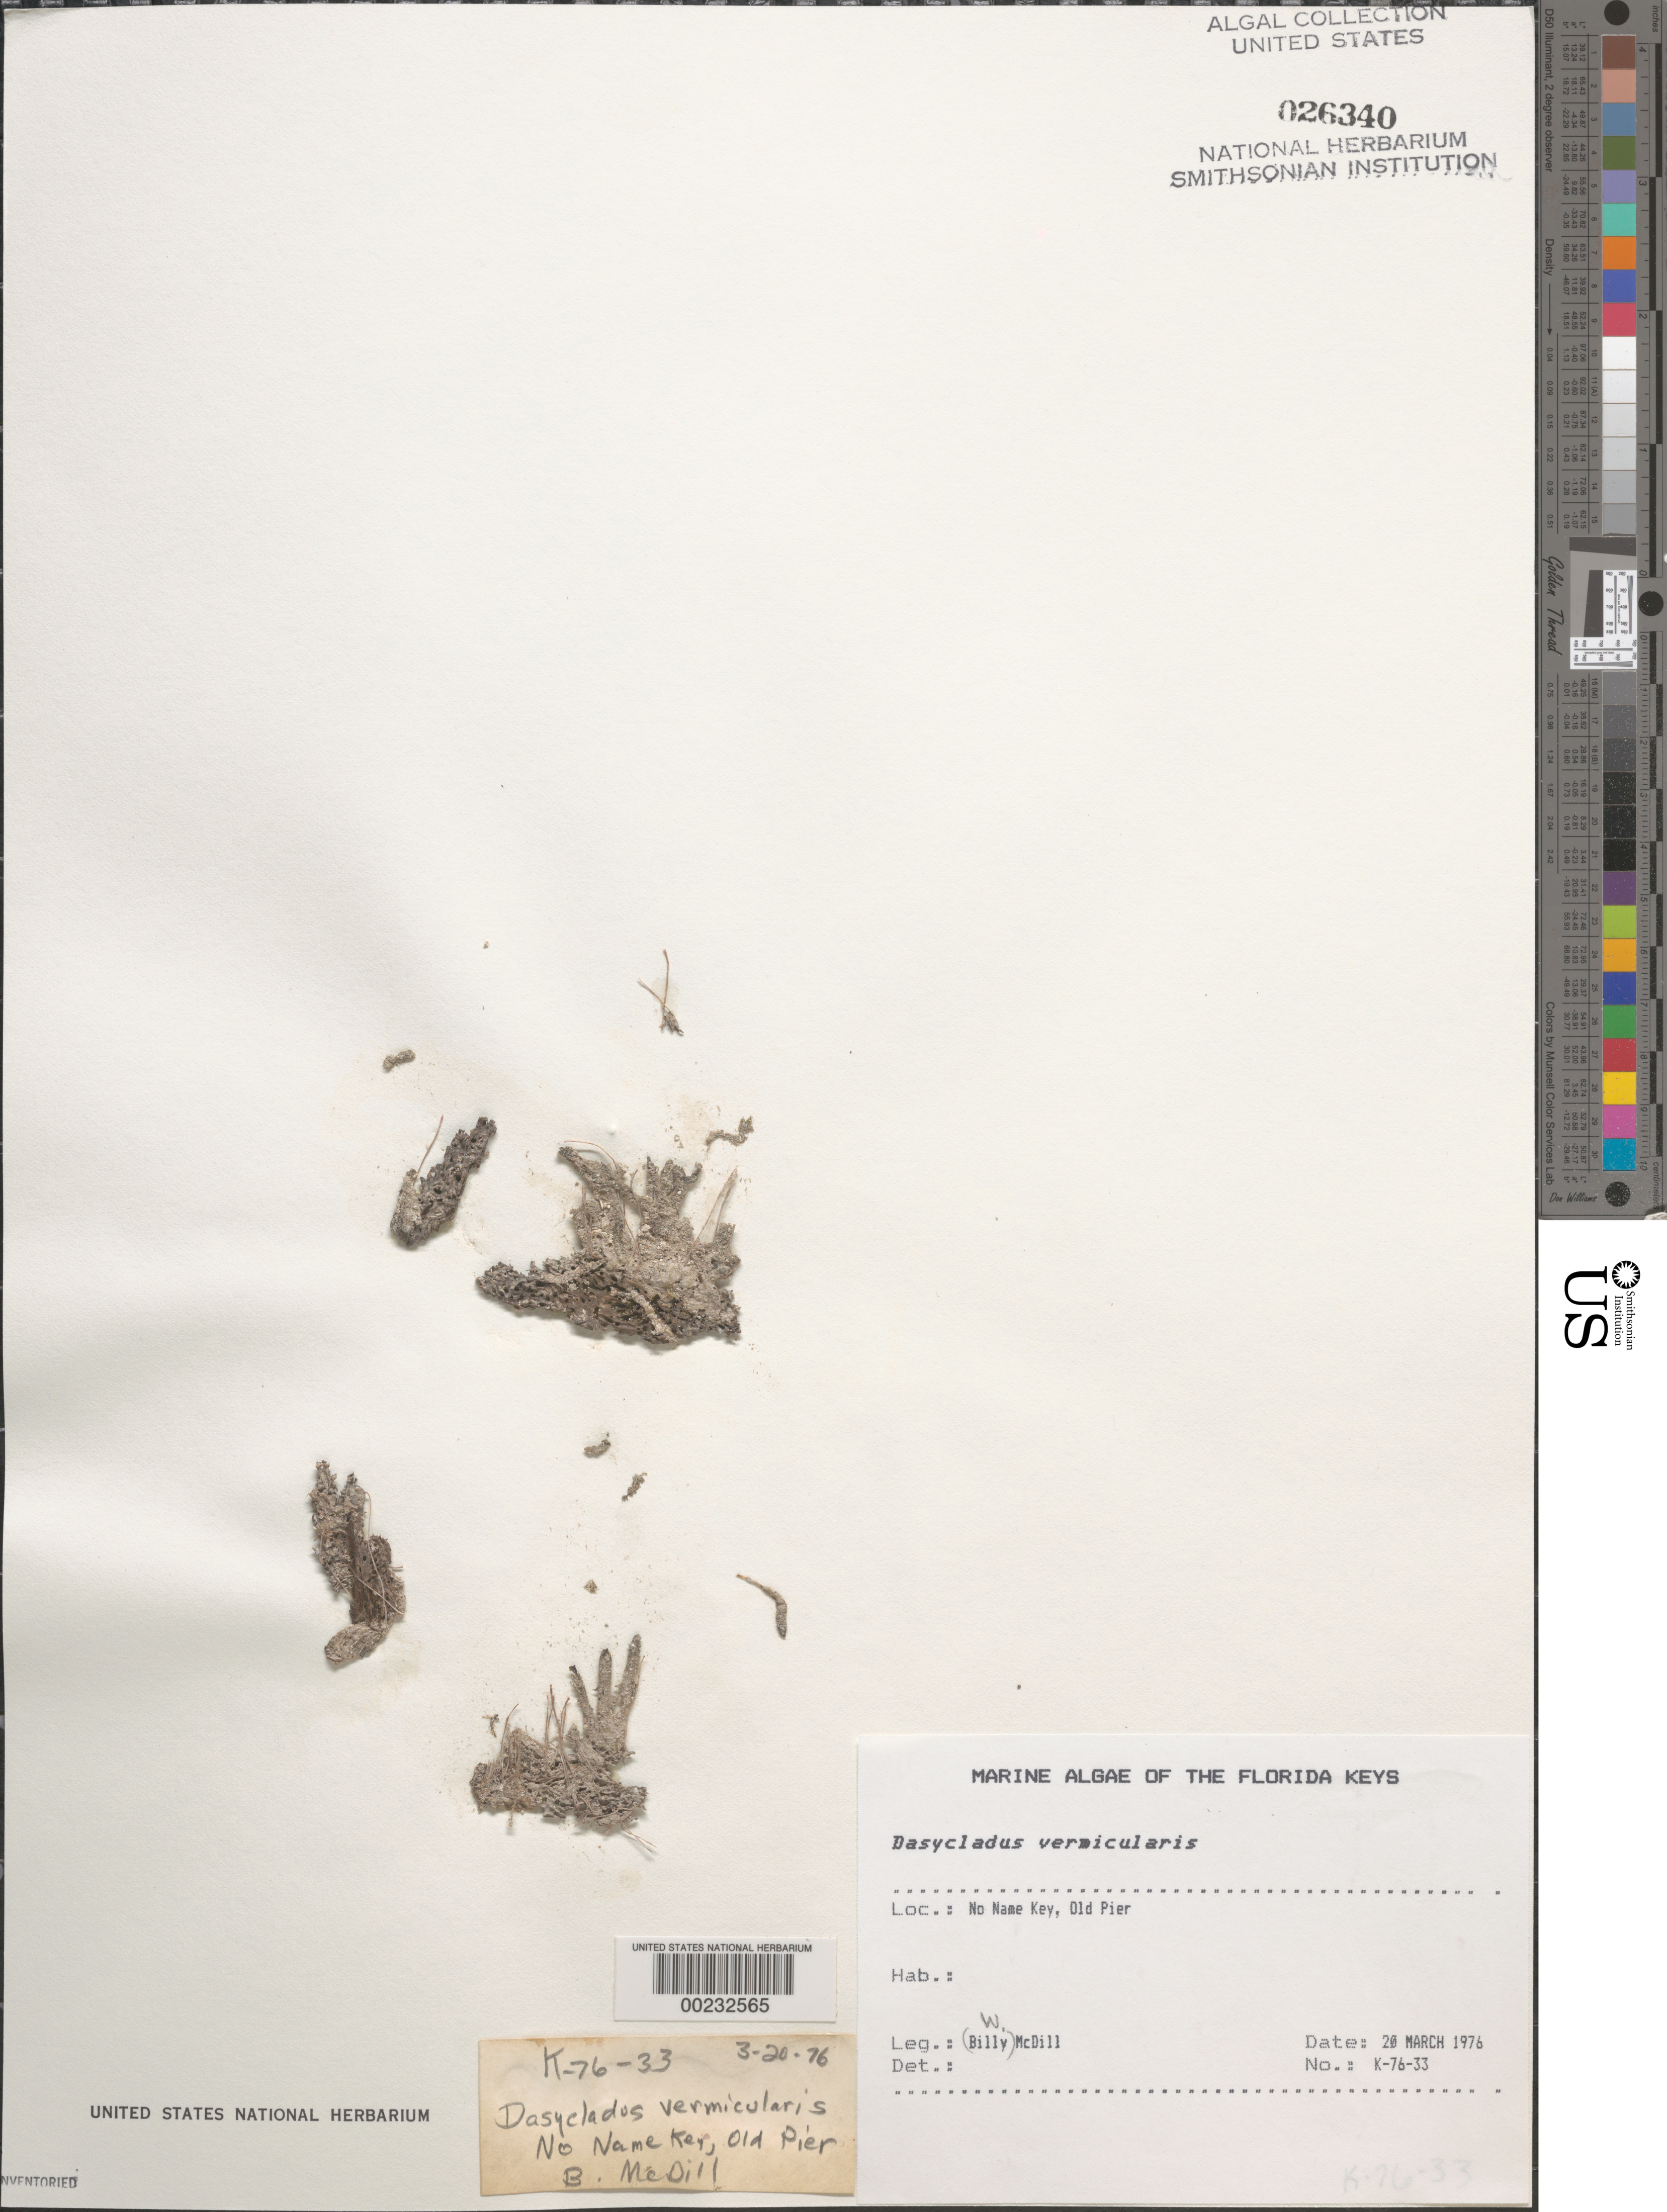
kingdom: Plantae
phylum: Chlorophyta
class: Ulvophyceae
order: Dasycladales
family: Dasycladaceae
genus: Dasycladus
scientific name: Dasycladus vermicularis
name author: (Scop.) Krasser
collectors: W. McDill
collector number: K-76-33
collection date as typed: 20 Mar 1976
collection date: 1976-03-20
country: United States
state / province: Florida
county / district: Monroe County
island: No Name Key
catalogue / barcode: US 26340